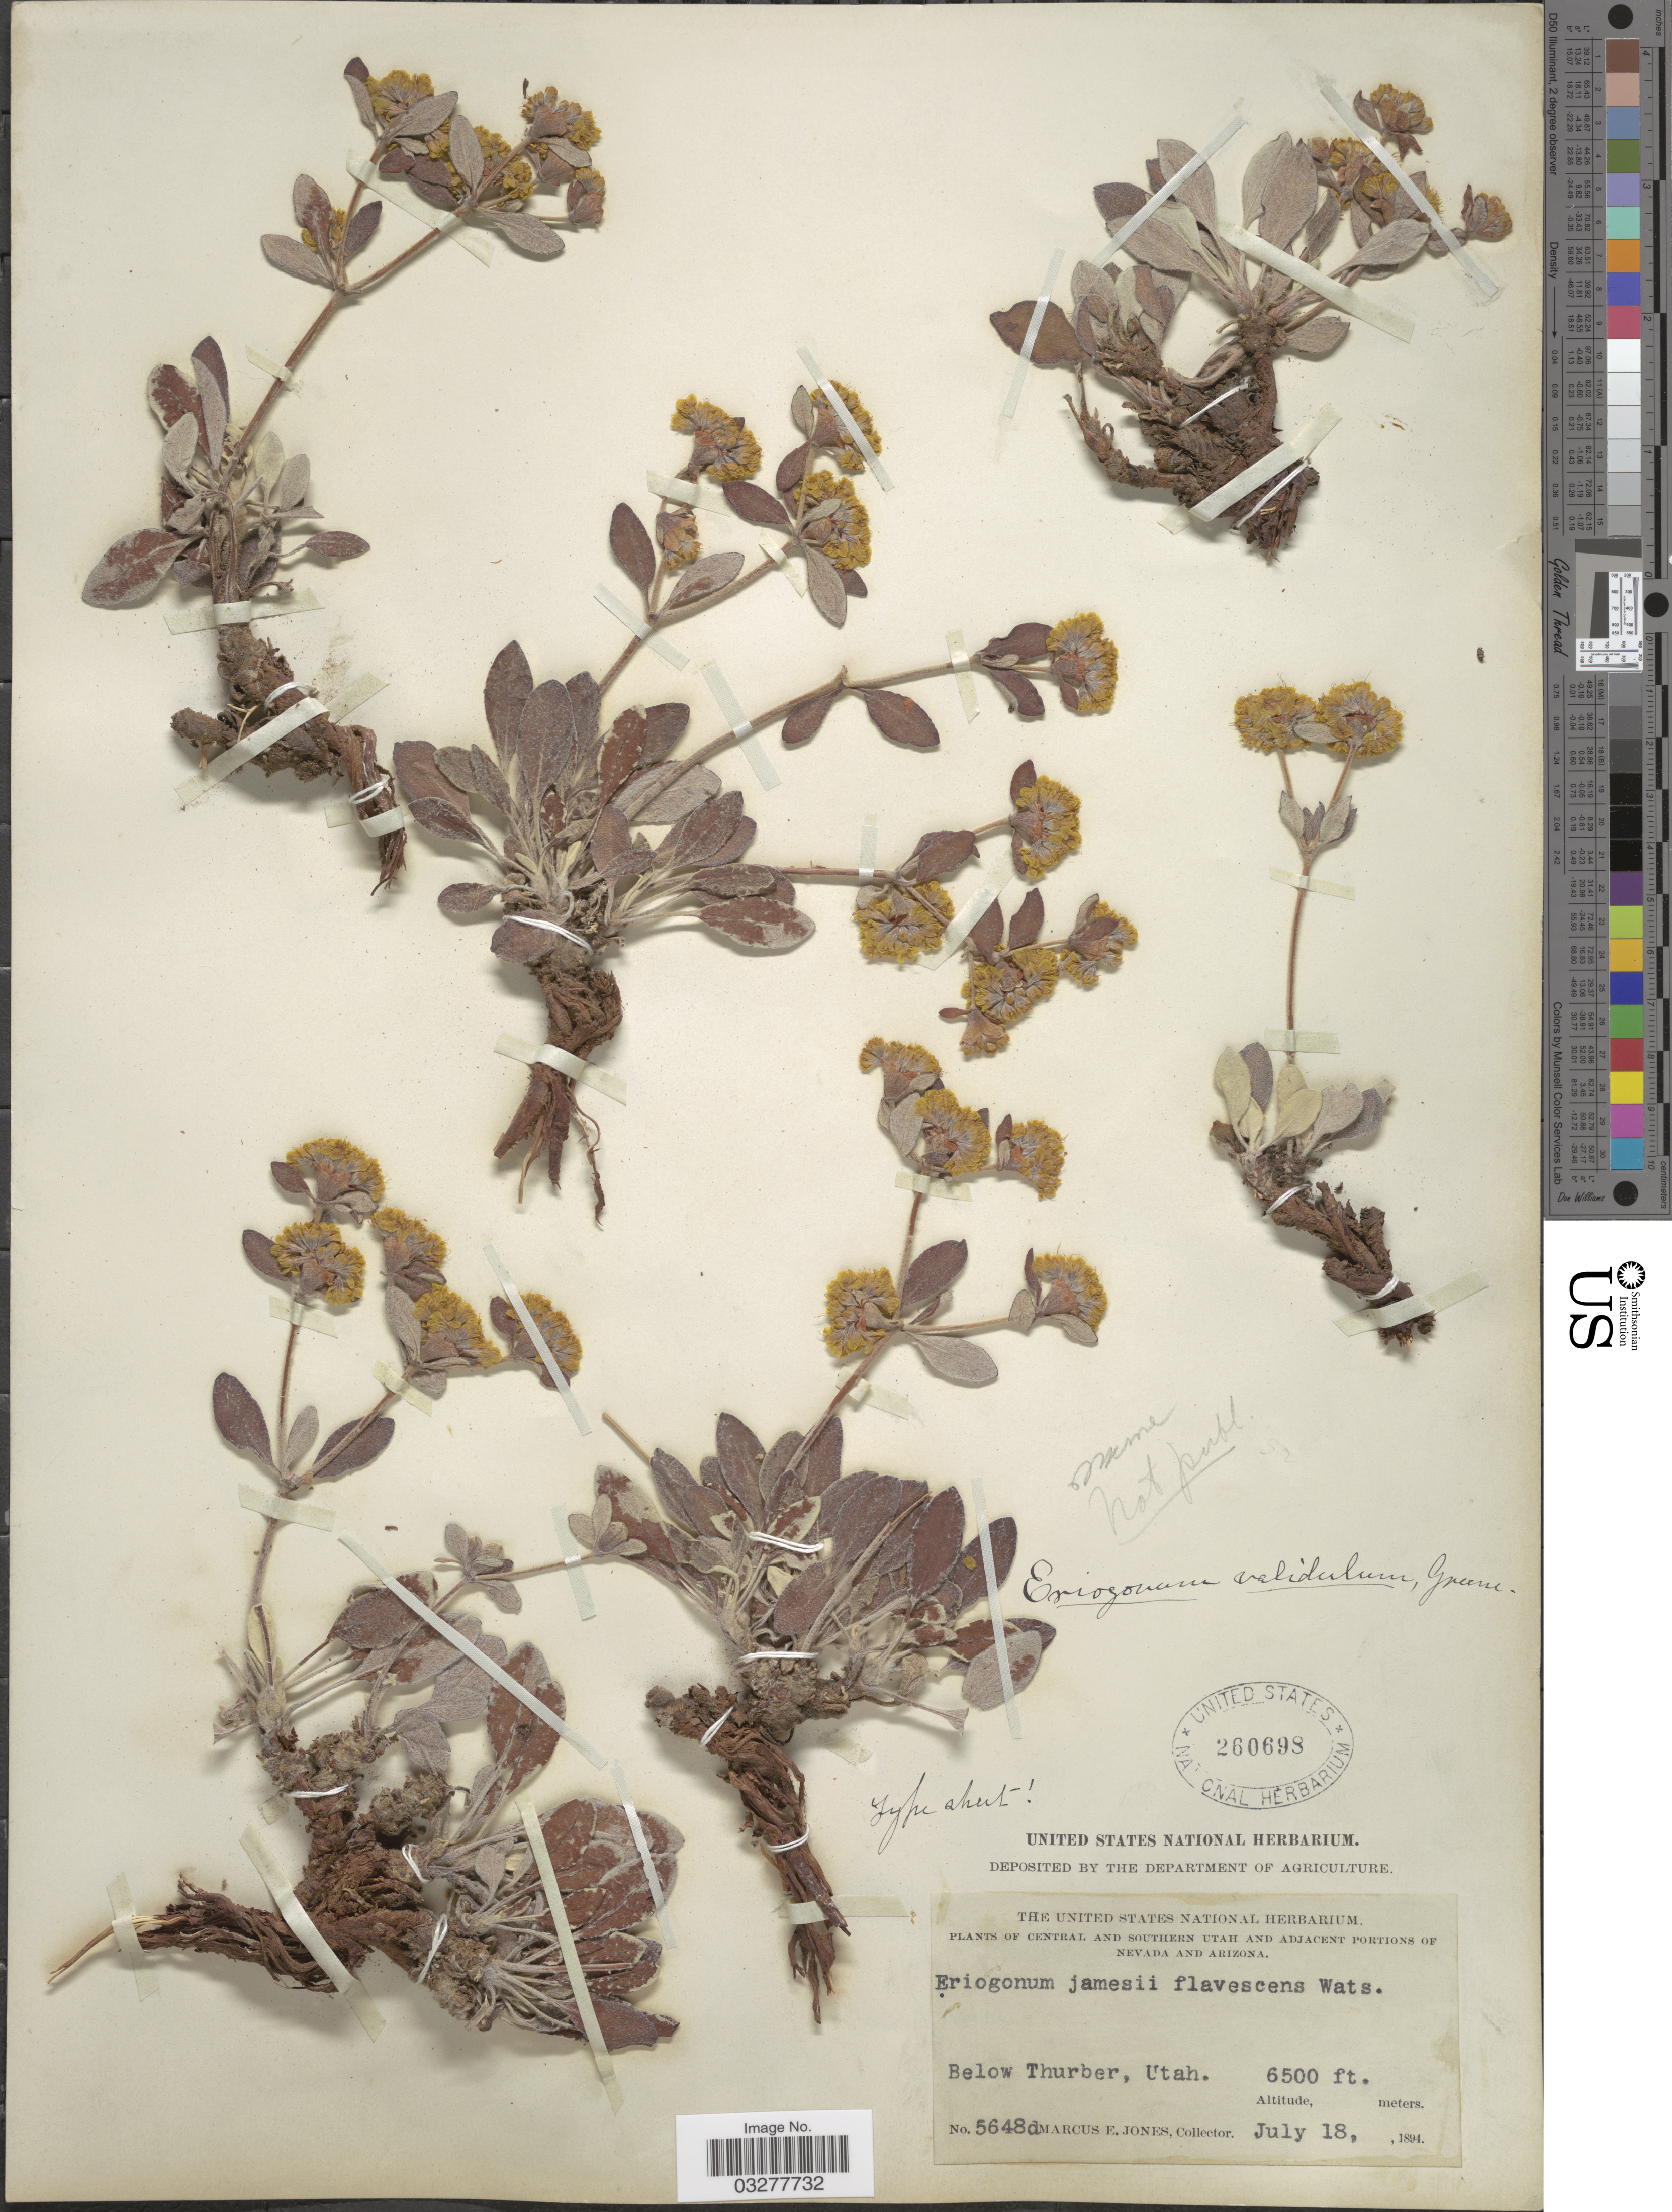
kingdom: Plantae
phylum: Tracheophyta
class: Magnoliopsida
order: Caryophyllales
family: Polygonaceae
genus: Eriogonum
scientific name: Eriogonum jamesii var. flavescens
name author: S. Watson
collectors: M. E. Jones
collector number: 5648d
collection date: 1894-07-18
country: United States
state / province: Utah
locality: Central and southern Utah. Below Thurber.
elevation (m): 1981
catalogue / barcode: US 260698